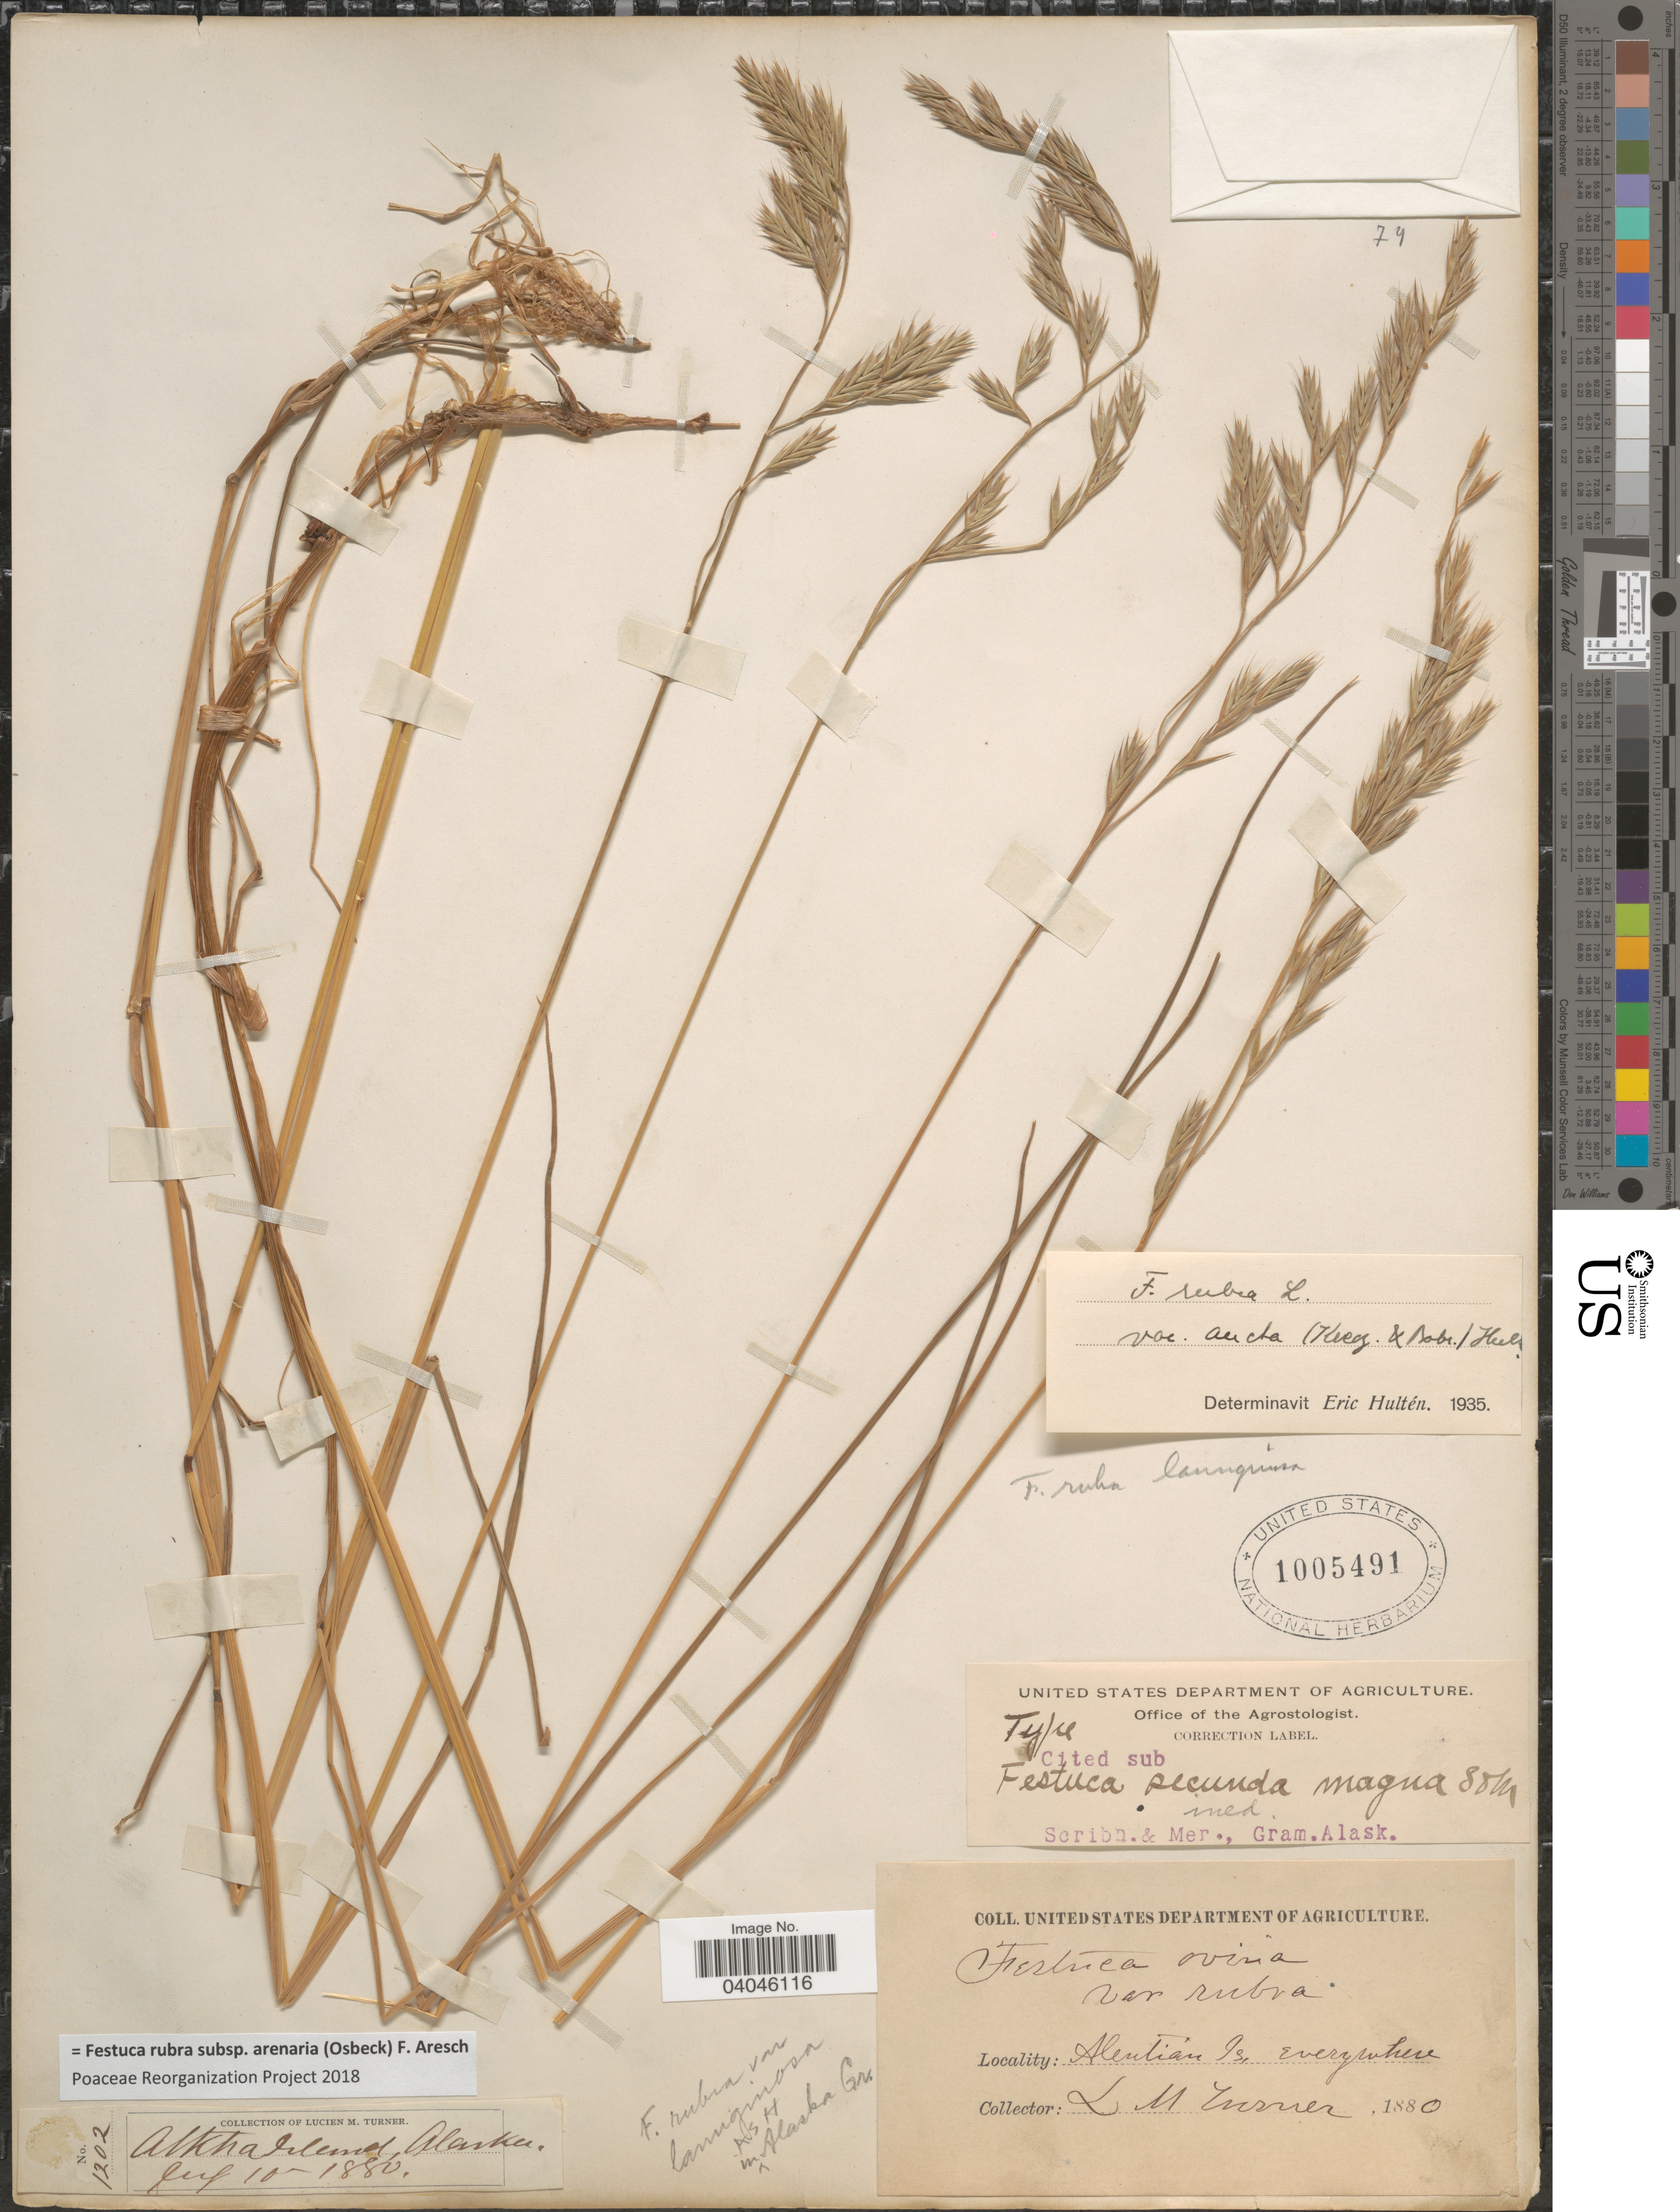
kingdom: Plantae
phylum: Tracheophyta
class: Liliopsida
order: Poales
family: Poaceae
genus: Festuca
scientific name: Festuca rubra subsp. arenaria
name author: (Osbeck) F. Aresch.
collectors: L. M. Turner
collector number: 1202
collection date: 1880-07-10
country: United States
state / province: Alaska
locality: Atkha Island. Aleutian Is. Everywhere.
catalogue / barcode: US 1005491